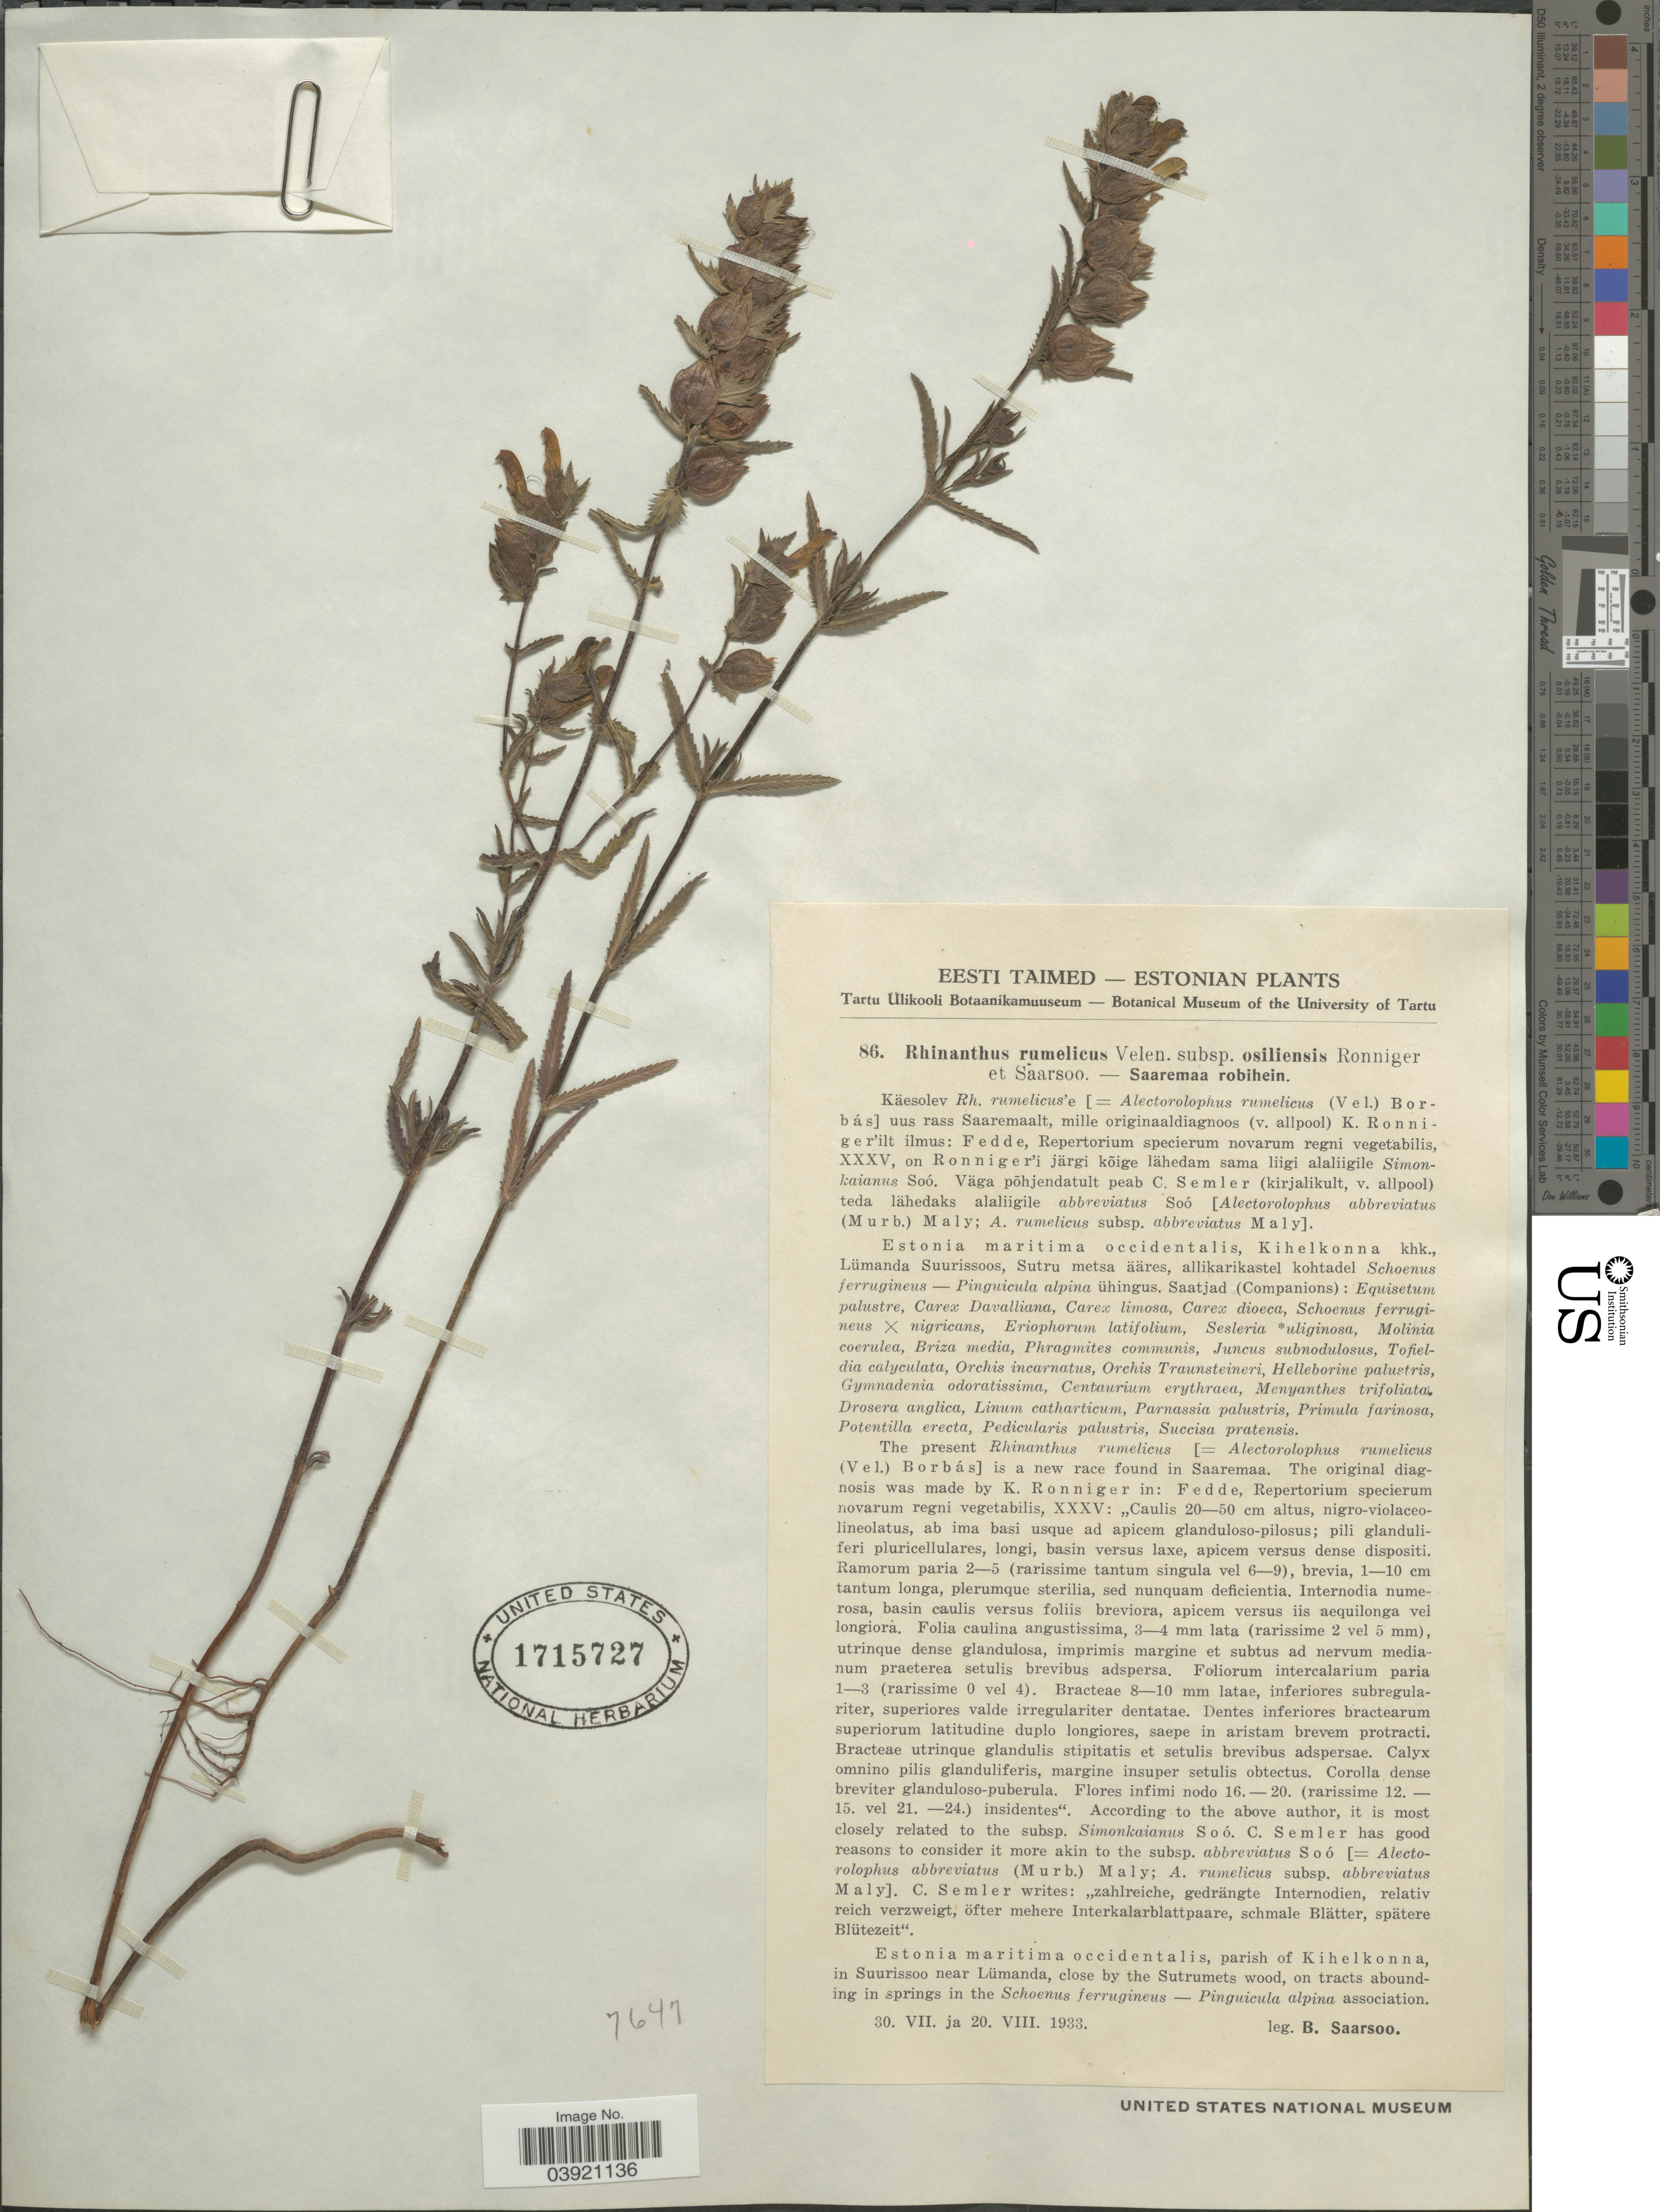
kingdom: Plantae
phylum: Tracheophyta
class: Magnoliopsida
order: Lamiales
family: Orobanchaceae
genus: Rhinanthus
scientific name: Rhinanthus rumelicus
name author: Velen.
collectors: B. Saarsoo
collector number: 86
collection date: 1933-07-30/1933-08-20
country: Estonia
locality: Eesti Taimed- Estonian. Estonia maritima occidentalis, parish of Kihelkonna, in Suurissoo near Lümanda, close by the Sutrumets wood.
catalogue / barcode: US 1715727